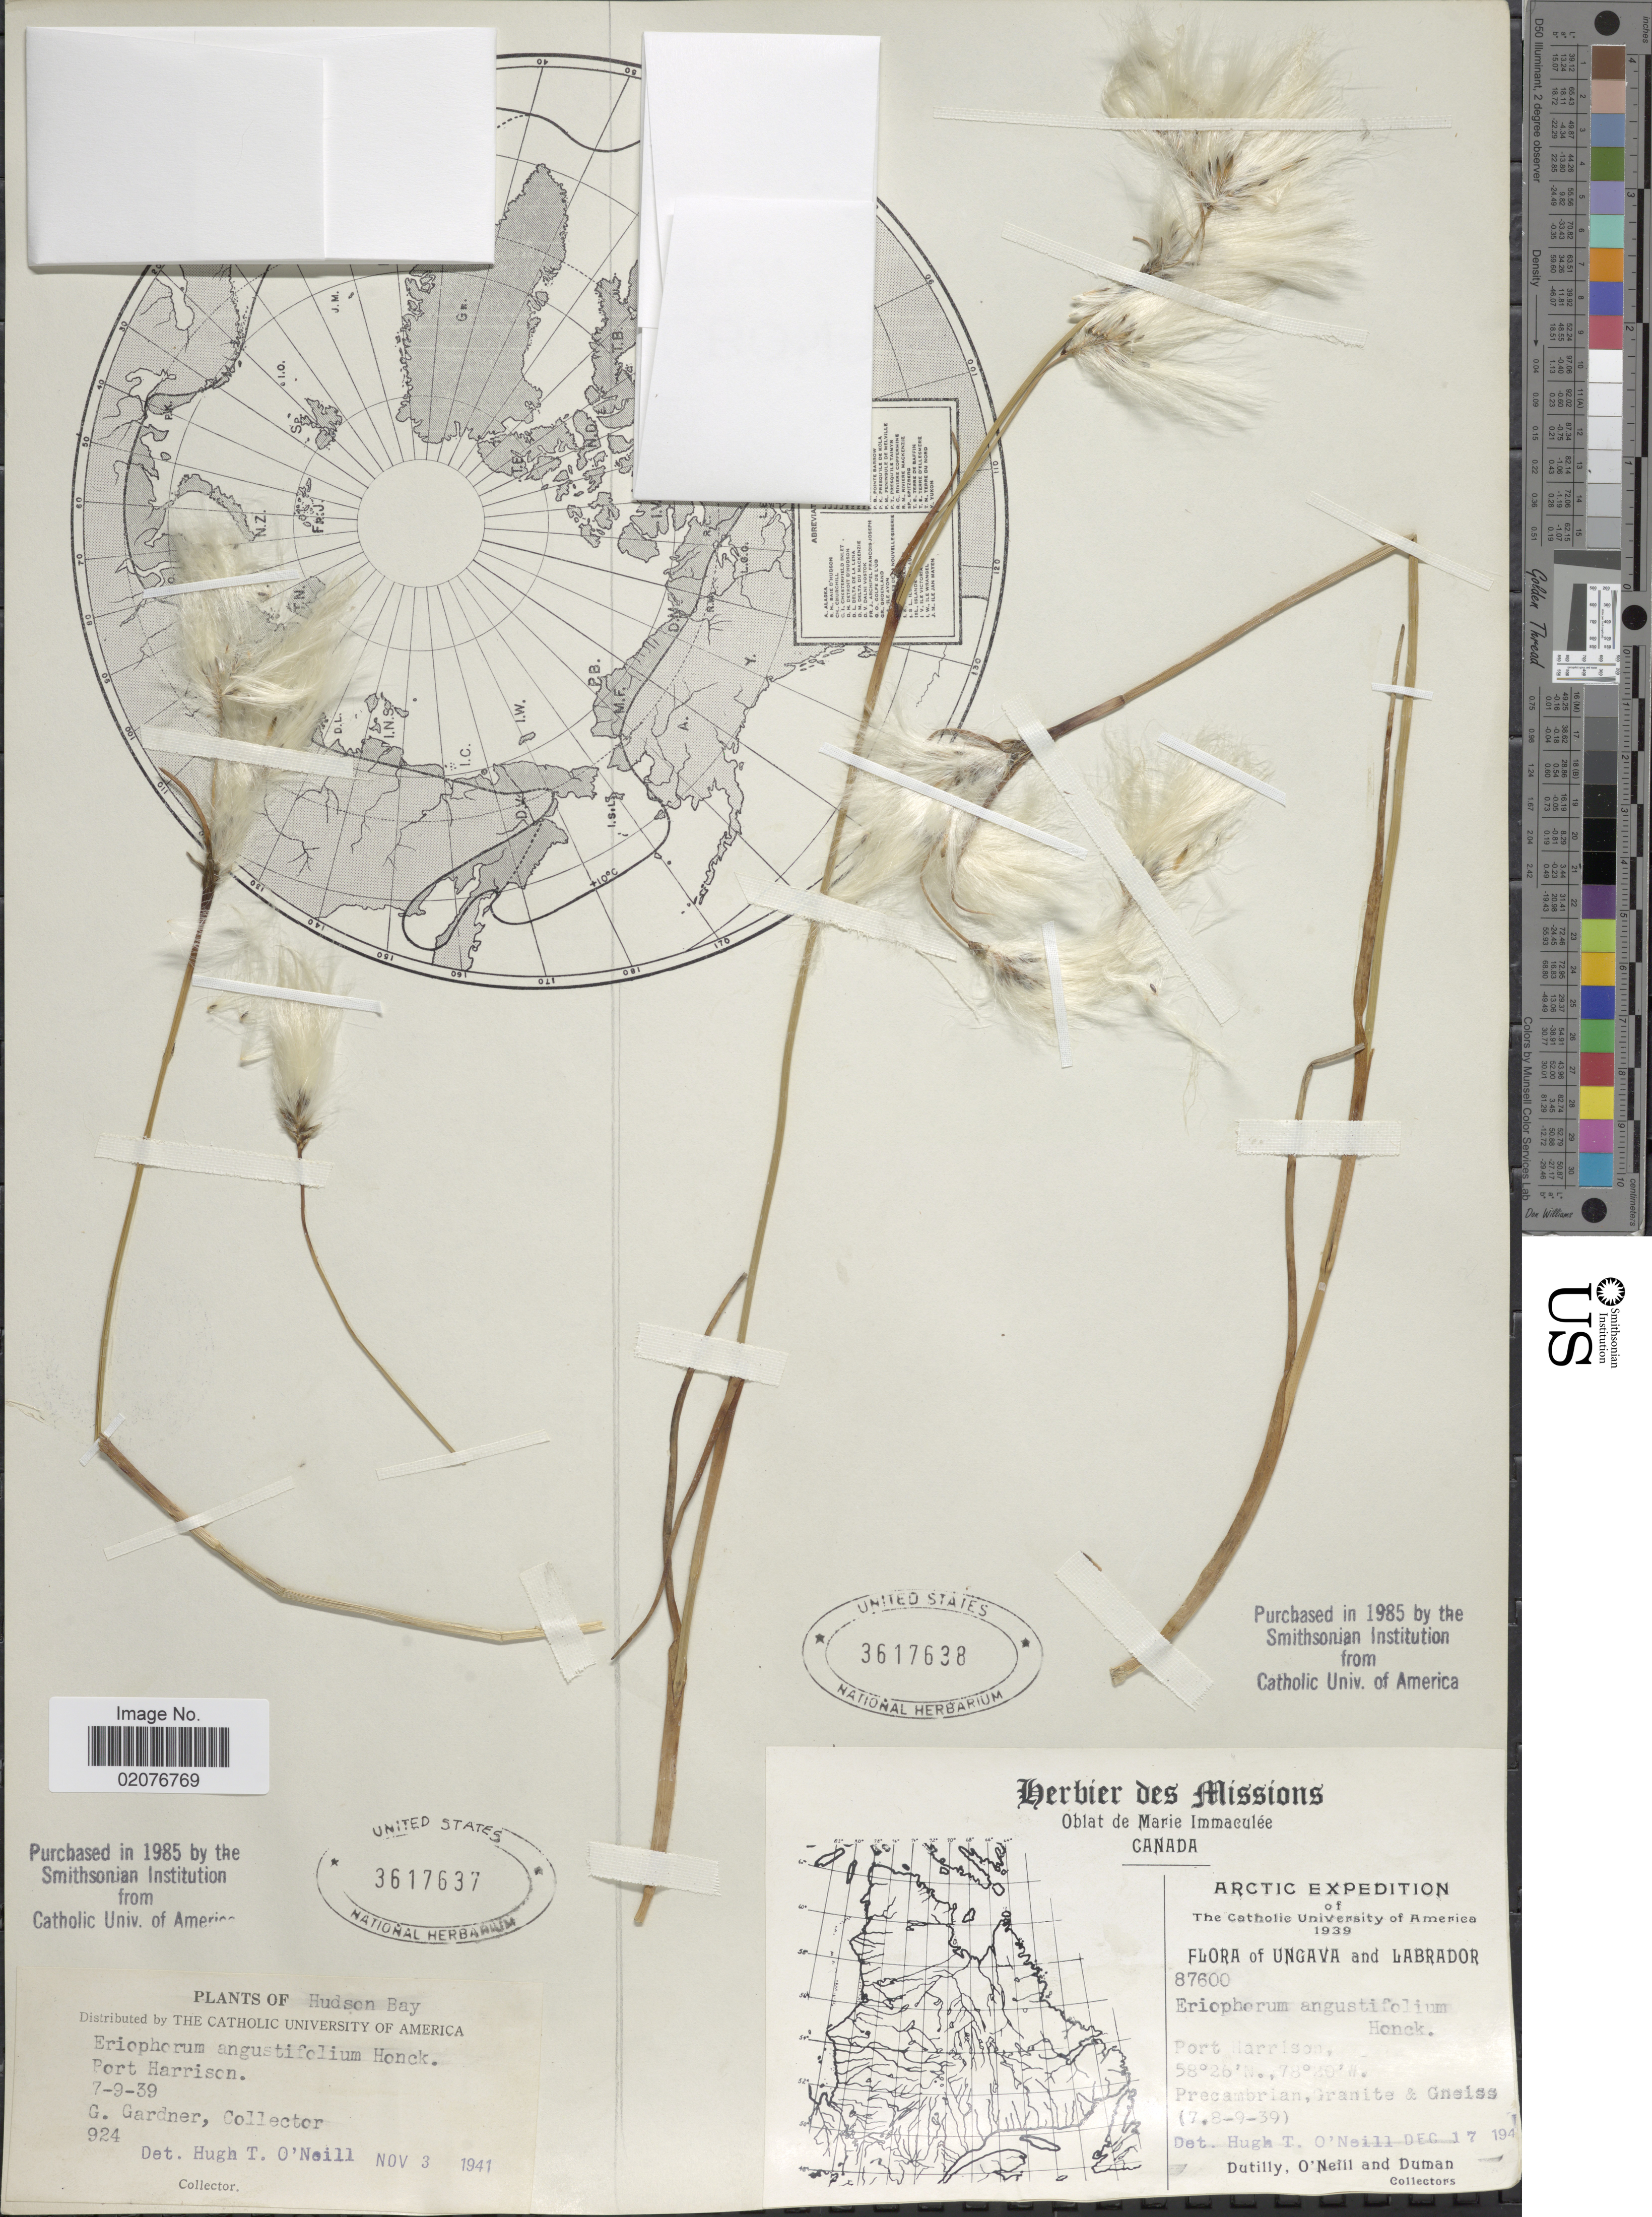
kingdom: Plantae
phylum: Tracheophyta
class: Liliopsida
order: Poales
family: Cyperaceae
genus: Eriophorum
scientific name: Eriophorum angustifolium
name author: Honck.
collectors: -. Dutilly, O' Neill & -. Duman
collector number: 87600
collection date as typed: Transcribed d/m/y: 7/9/39 to 8/9/39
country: Canada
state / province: Newfoundland and Labrador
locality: Arctic, Ungava and Labrador, Port Harrison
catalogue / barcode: US 3617638-2